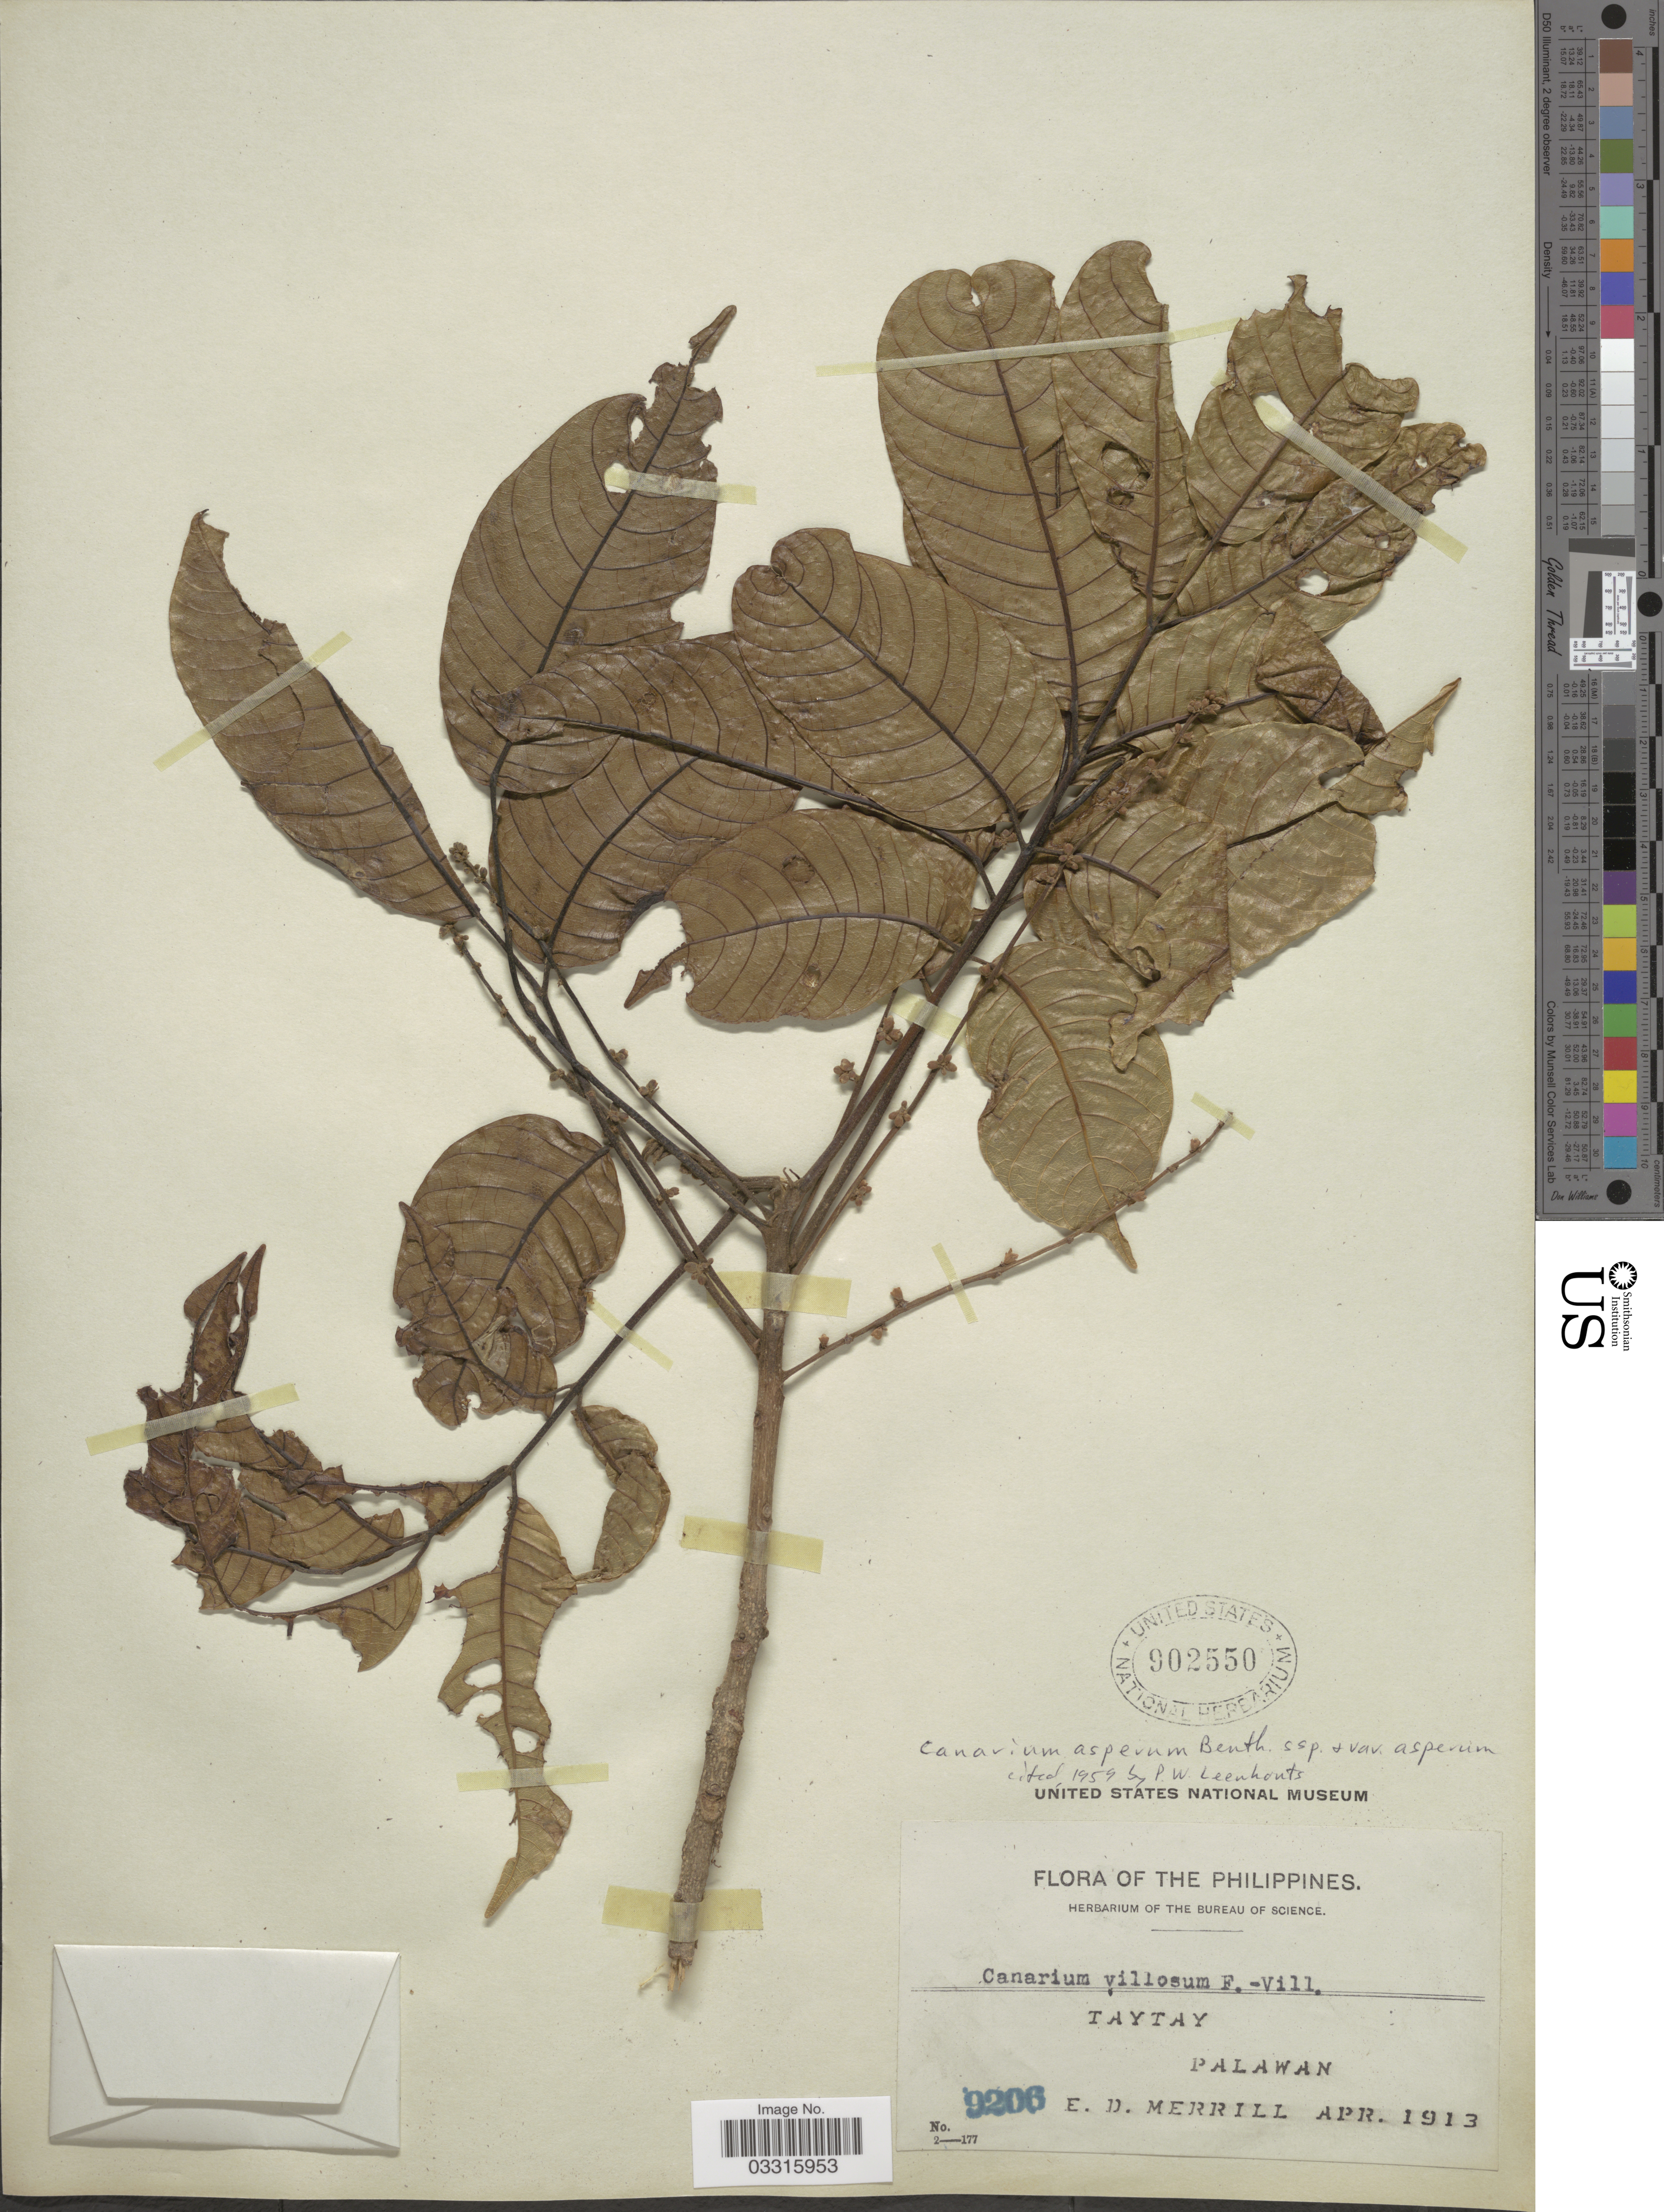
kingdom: Plantae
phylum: Tracheophyta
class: Magnoliopsida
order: Sapindales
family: Burseraceae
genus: Canarium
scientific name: Canarium asperum subsp. asperum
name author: Benth.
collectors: E. D. Merrill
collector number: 9206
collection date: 1913-04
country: Philippines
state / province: Mimaropa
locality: Taytay. Palawan.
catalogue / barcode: US 902550